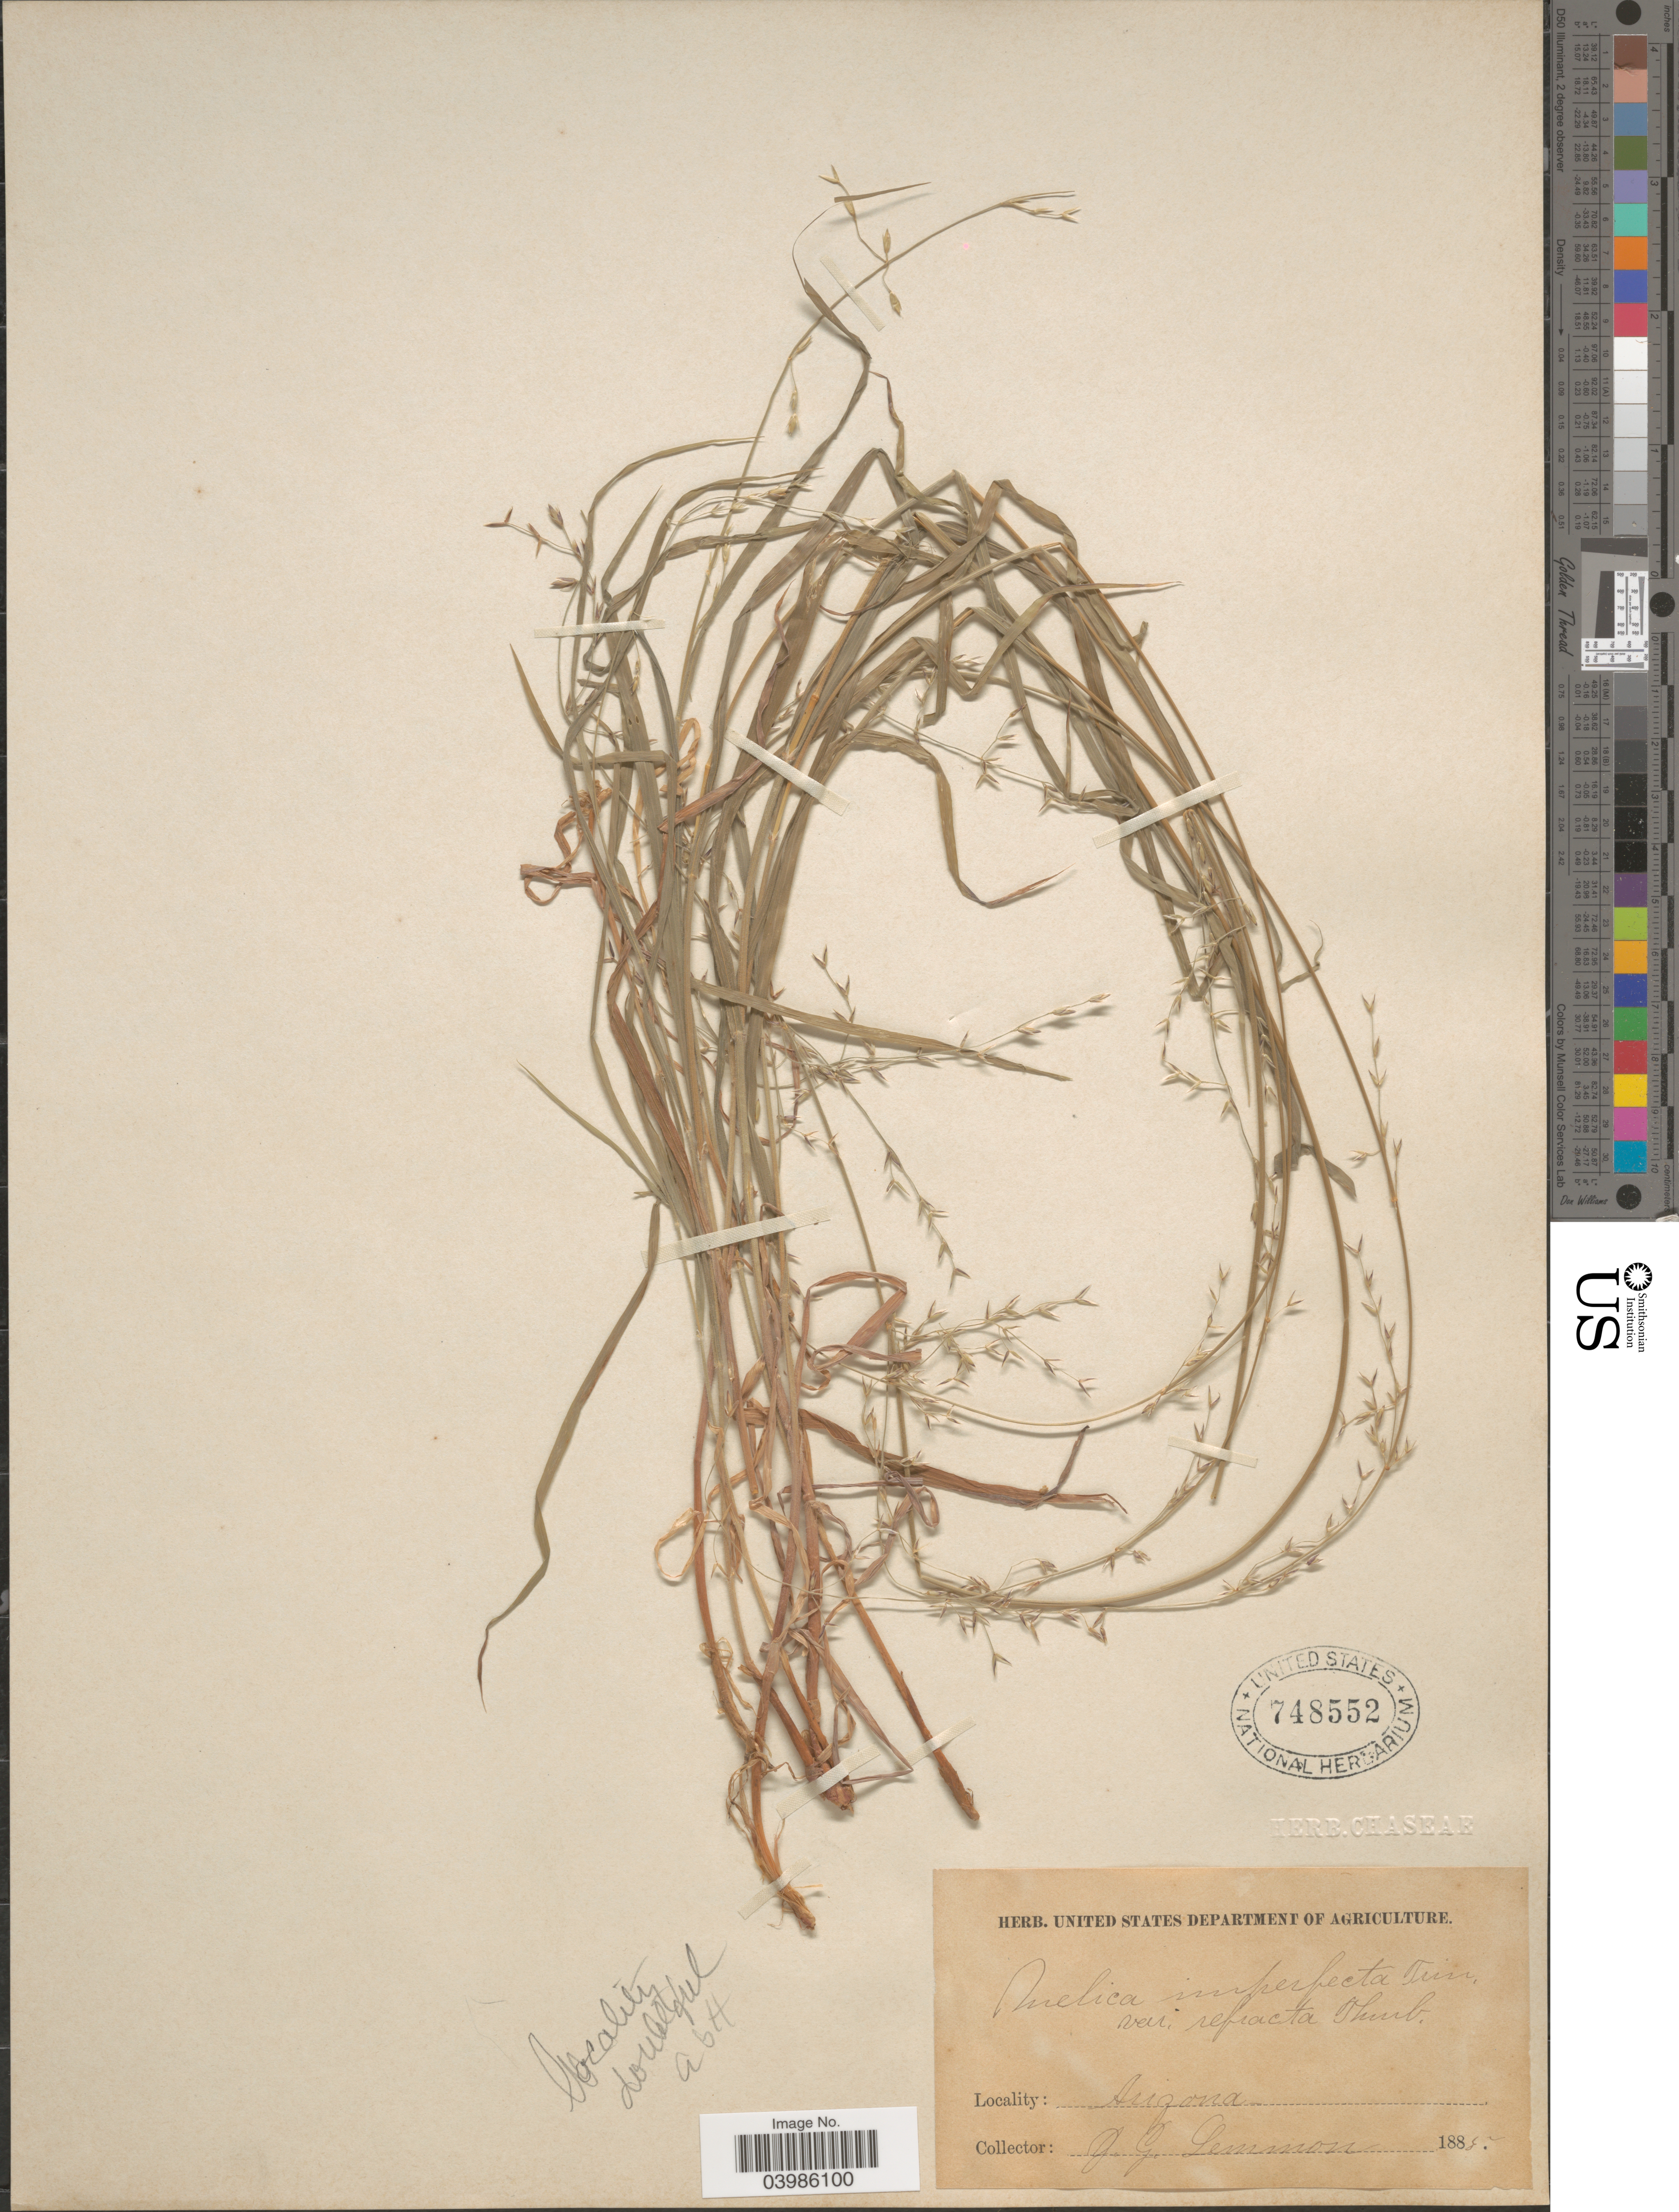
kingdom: Plantae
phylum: Tracheophyta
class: Liliopsida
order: Poales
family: Poaceae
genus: Melica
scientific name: Melica imperfecta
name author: Trin.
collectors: J. Lemmon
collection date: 1885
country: United States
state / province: Arizona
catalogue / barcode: US 748552